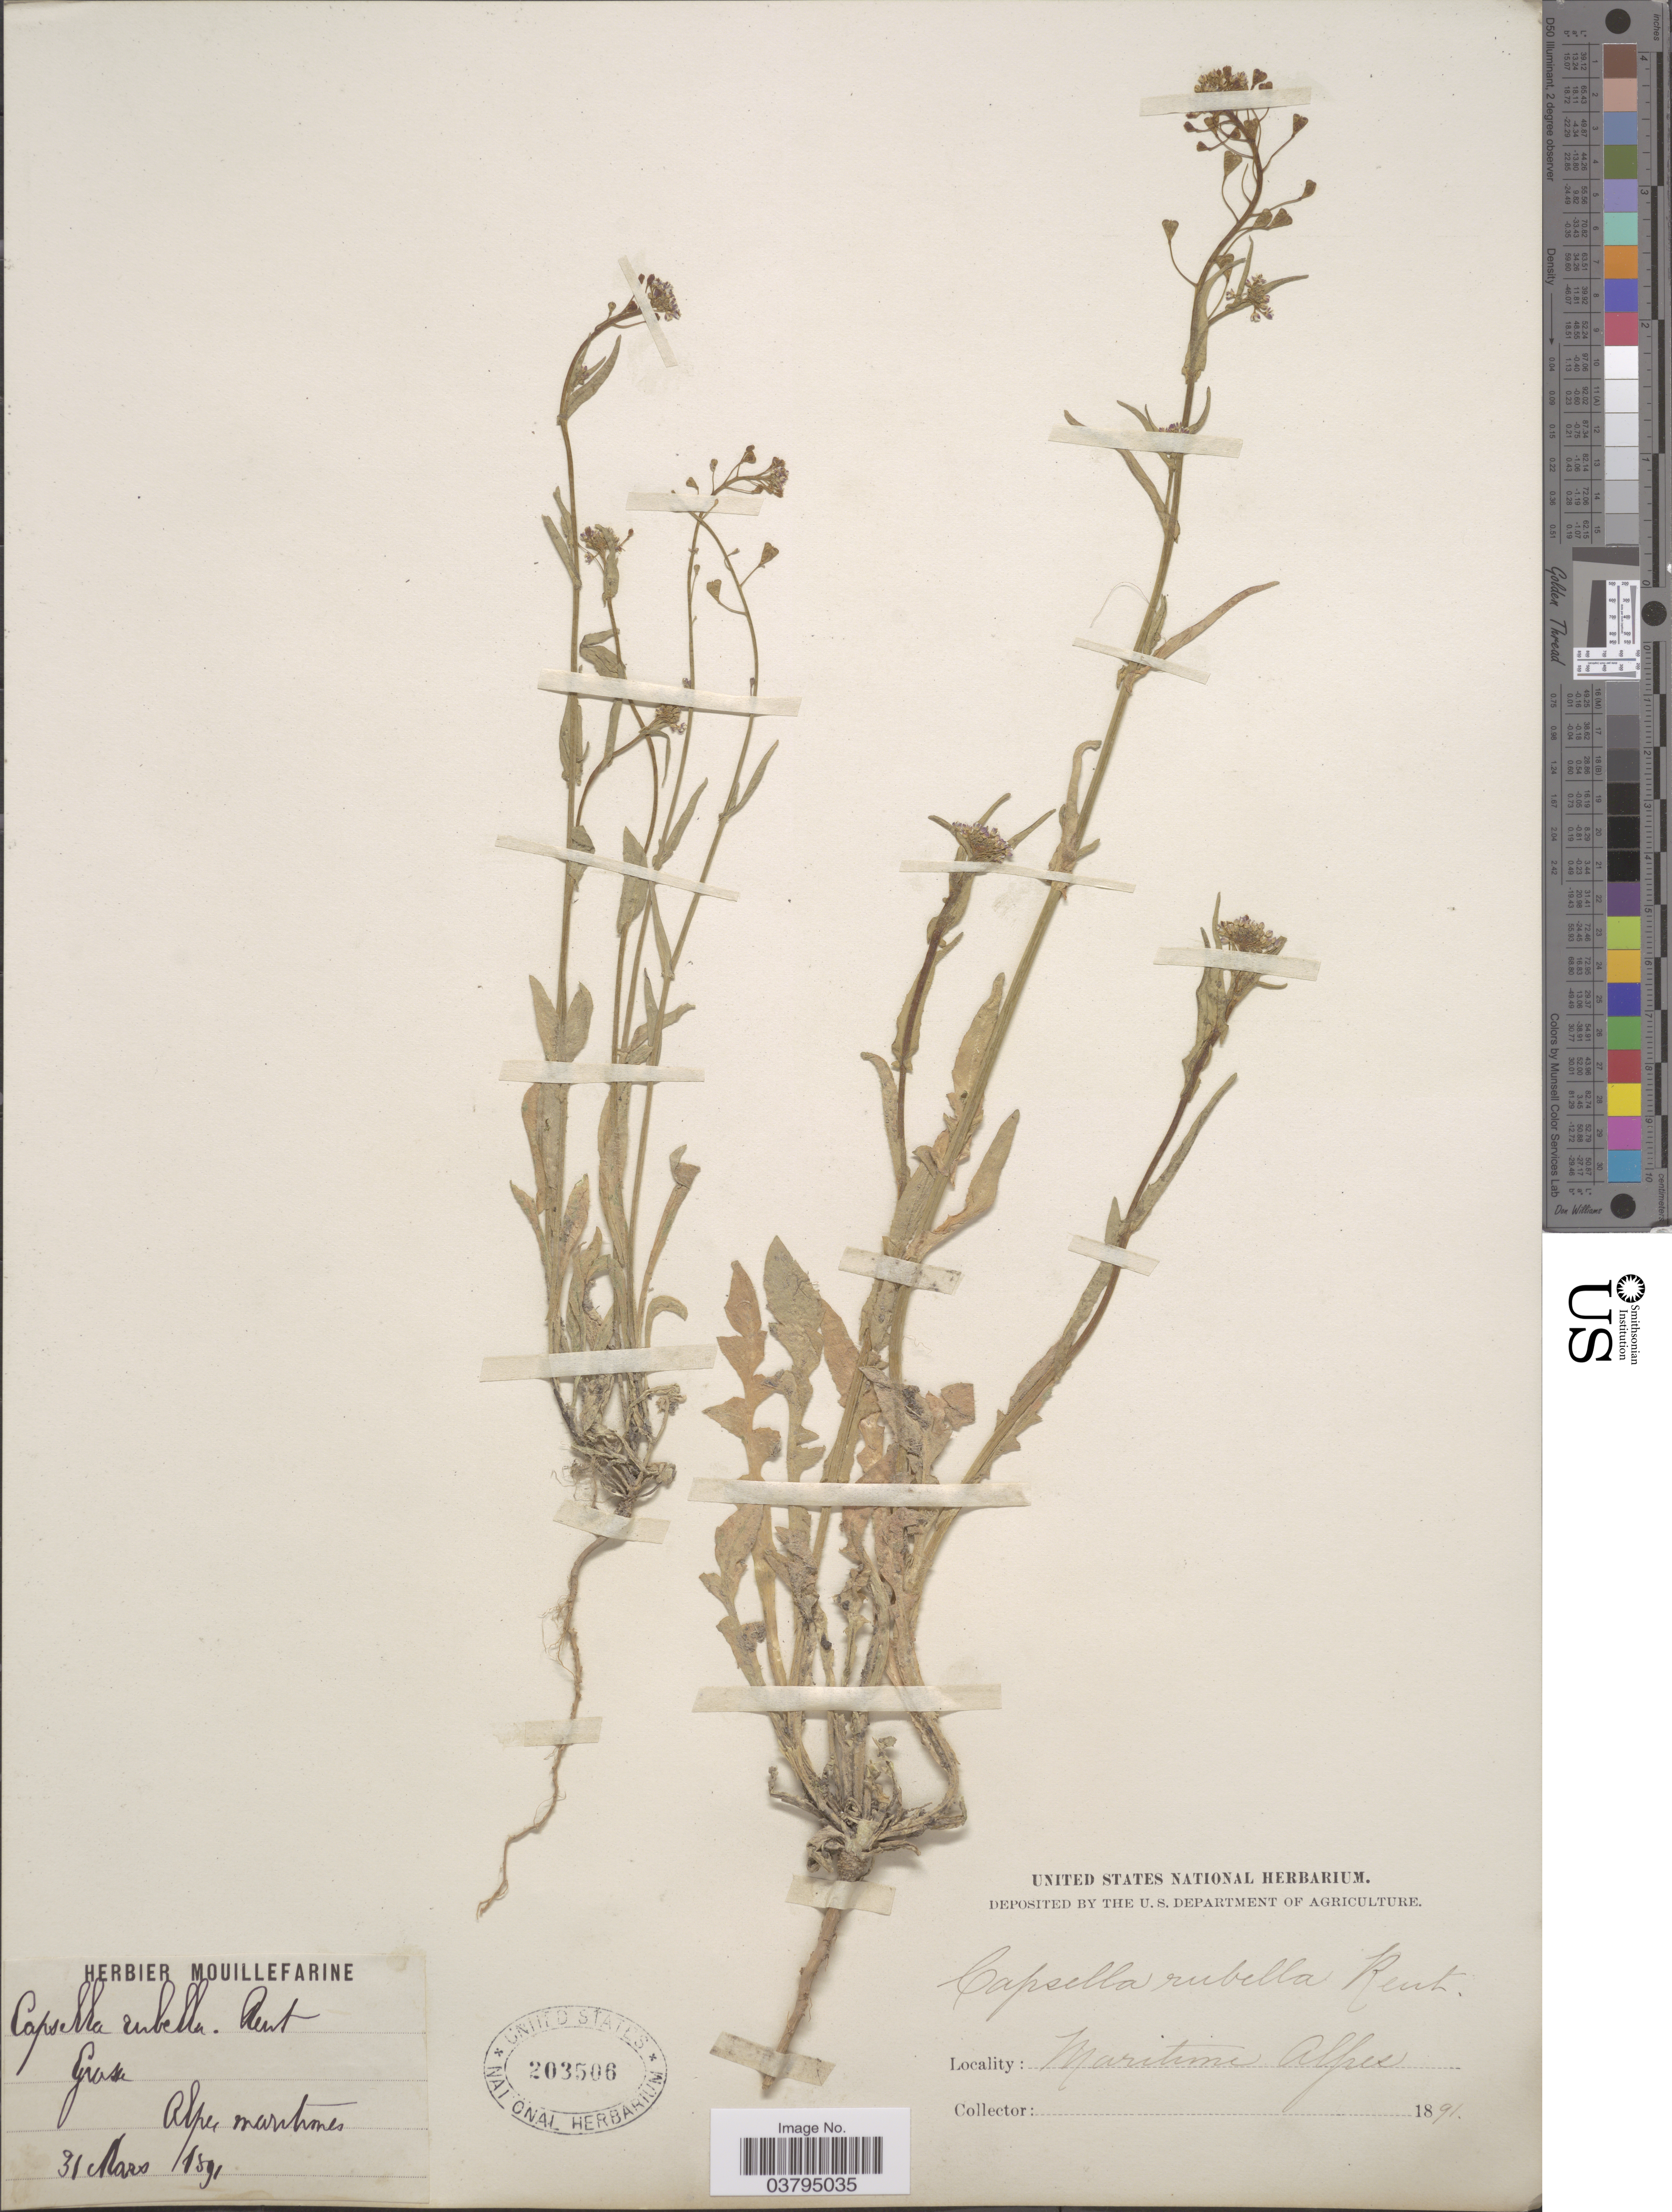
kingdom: Plantae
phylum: Tracheophyta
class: Magnoliopsida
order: Brassicales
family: Brassicaceae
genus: Capsella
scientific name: Capsella rubella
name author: Reut.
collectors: ex herb. Mouillefarine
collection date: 1891-03-31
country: France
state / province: Provence-Alpes-Côte d'Azur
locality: Grasse, Alpes Maritimes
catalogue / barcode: US 203506